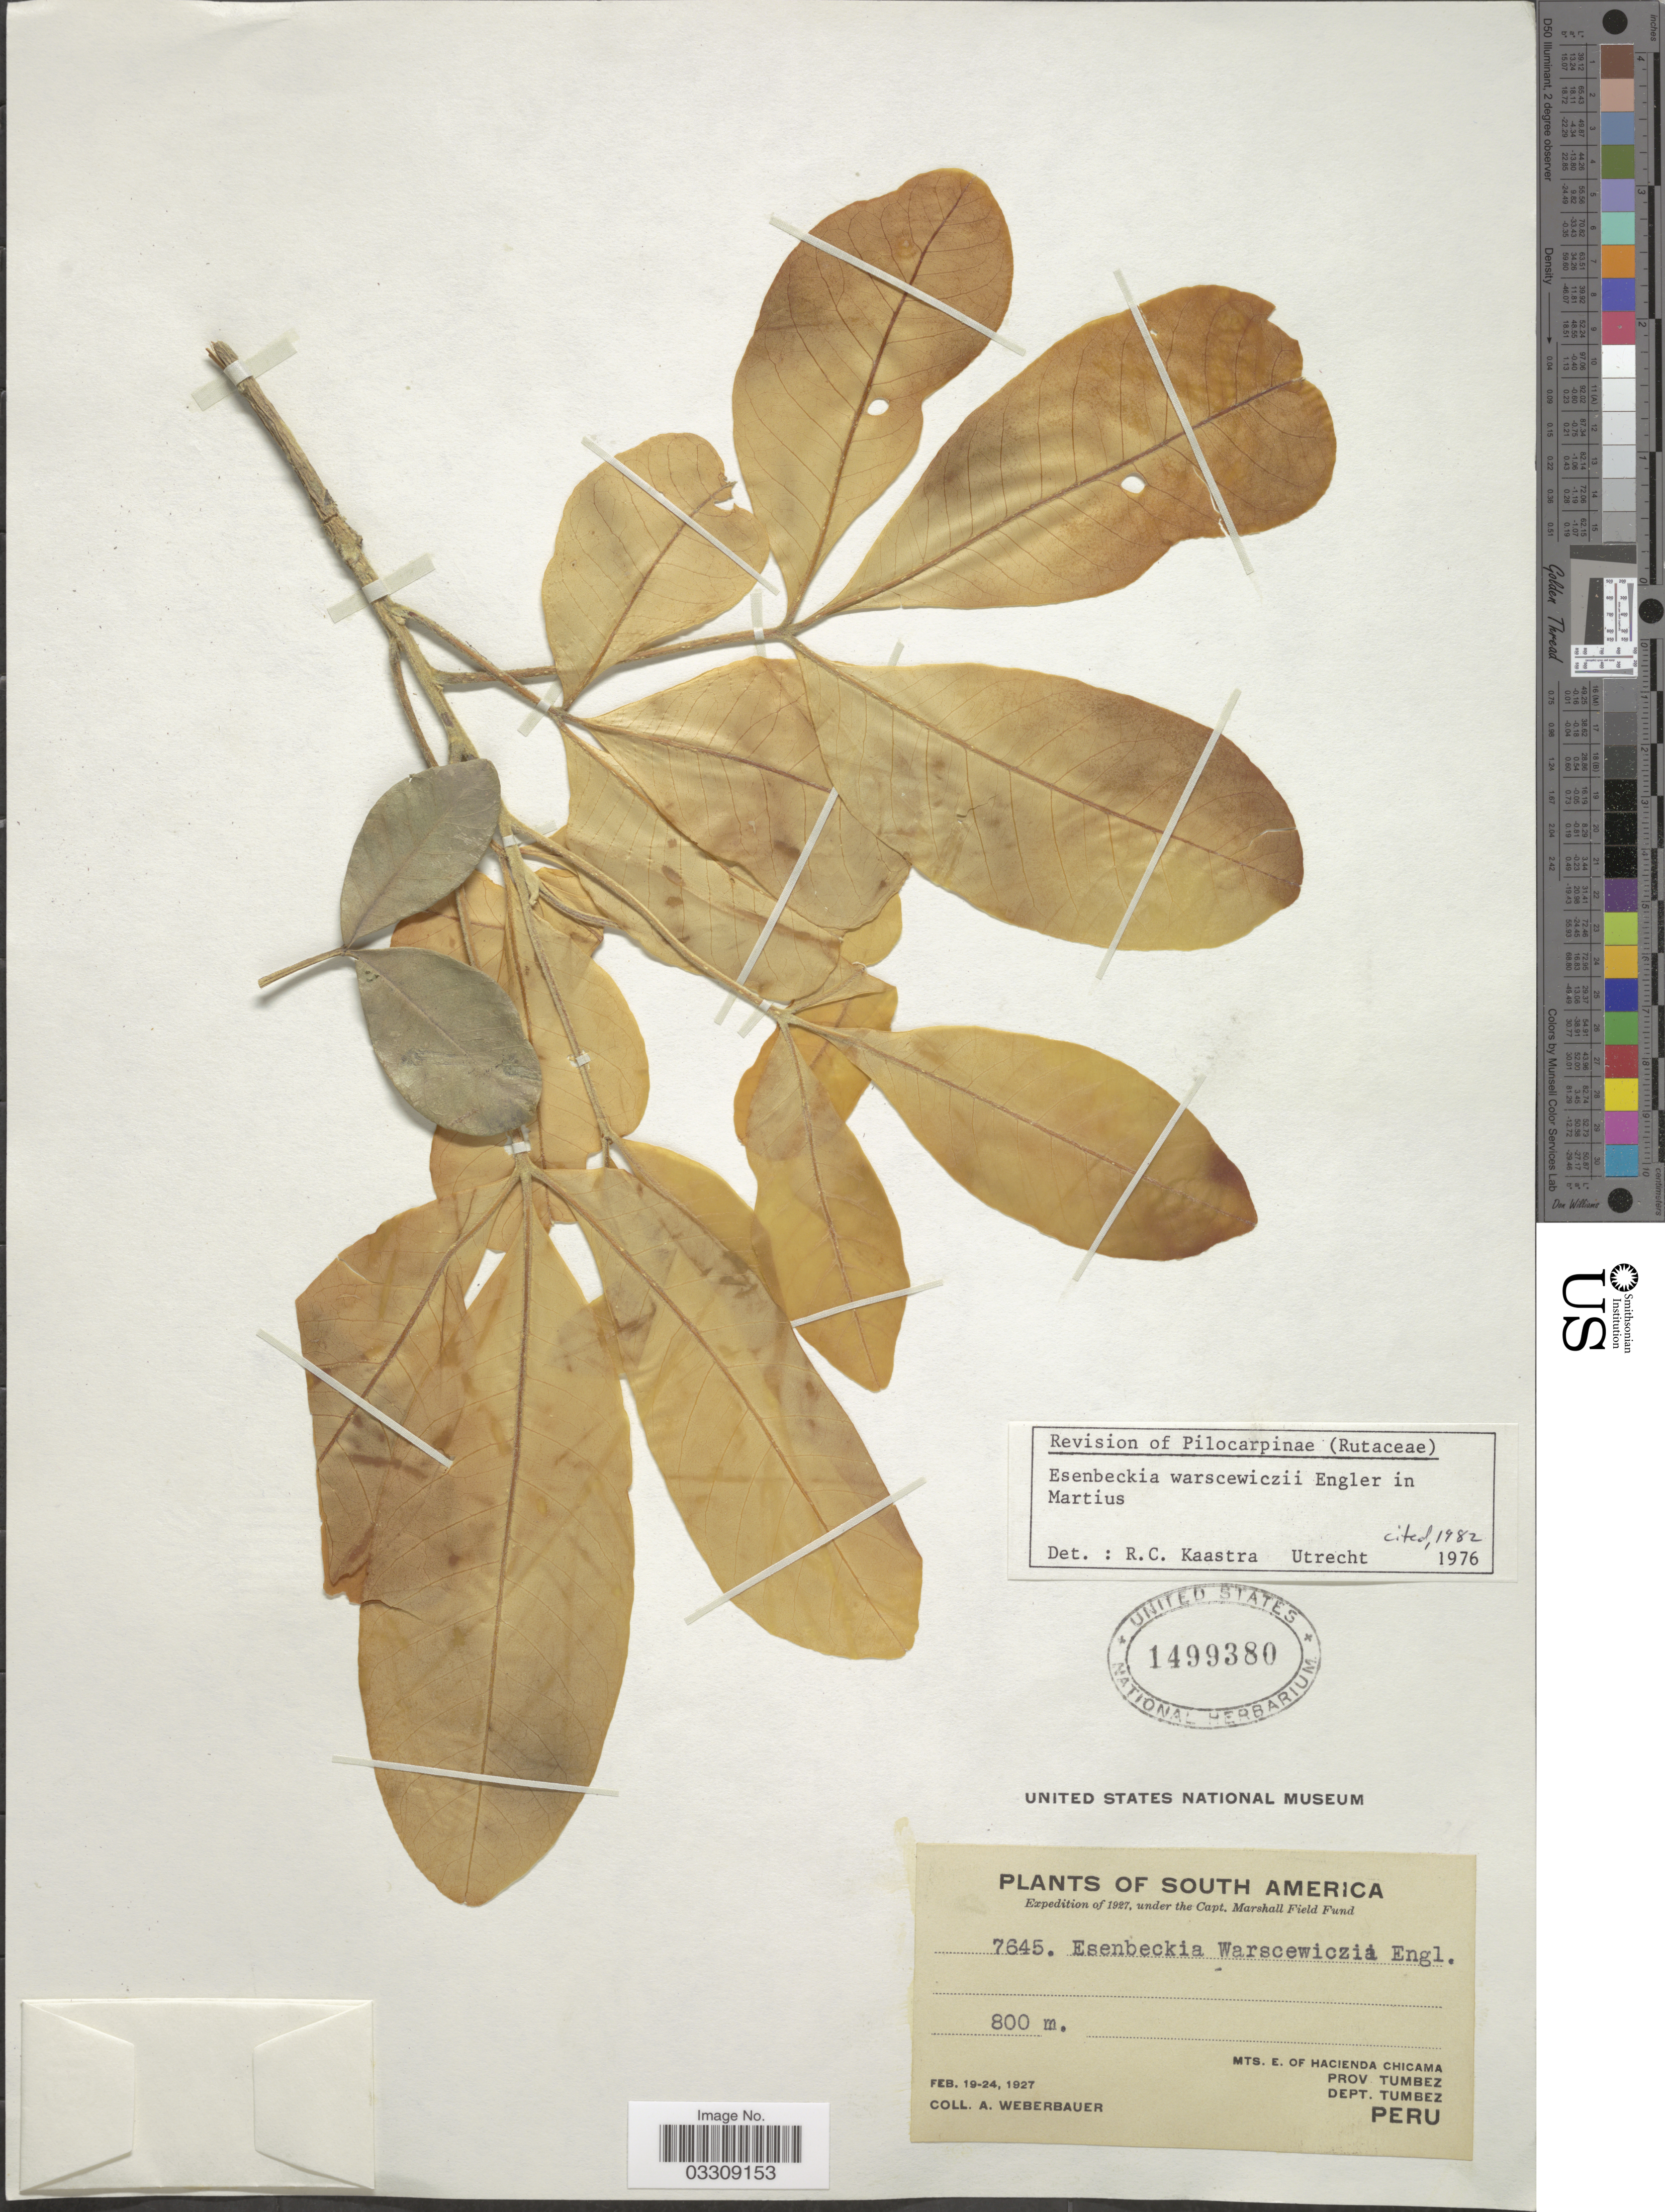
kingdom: Plantae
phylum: Tracheophyta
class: Magnoliopsida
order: Sapindales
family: Rutaceae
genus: Esenbeckia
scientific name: Esenbeckia warscewiczii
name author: Engl.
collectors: A. Weberbauer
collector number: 7645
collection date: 1927-02-19/1927-02-24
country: Peru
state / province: Tumbes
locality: Mts. E. of Hacienda Chicama. Prov. Tumbez. Dept. Tumbez.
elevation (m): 800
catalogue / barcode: US 1499380